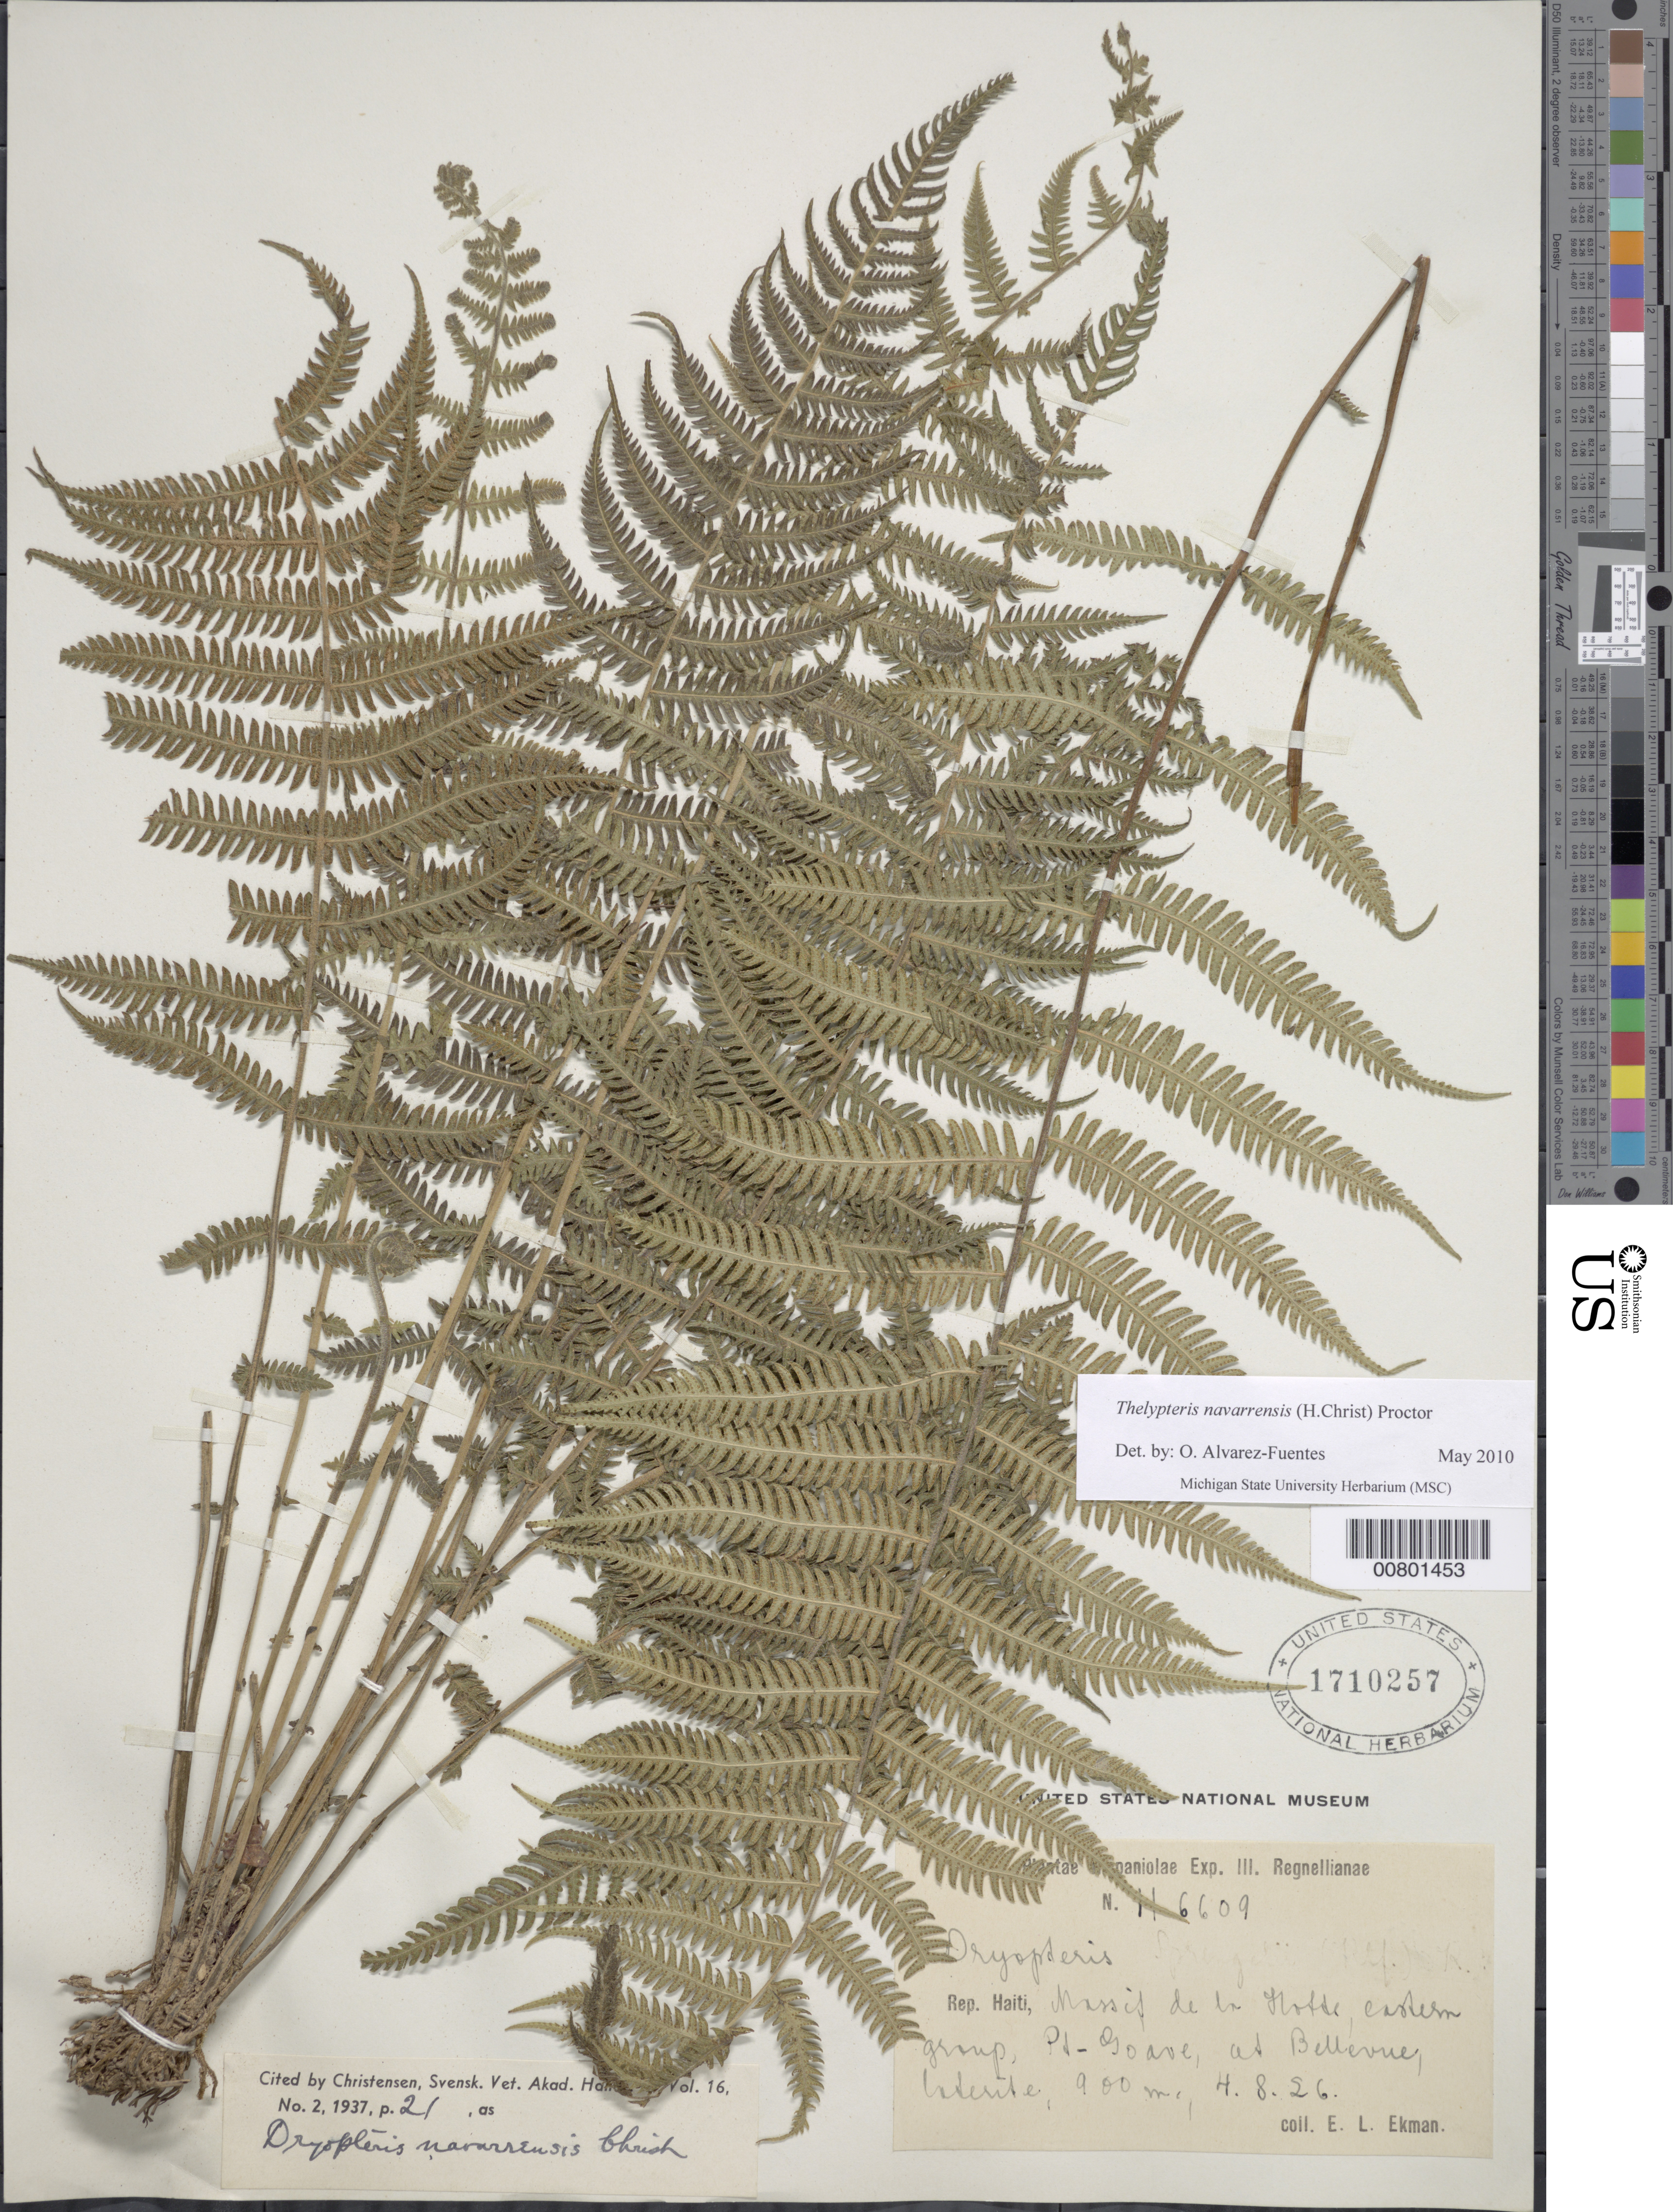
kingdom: Plantae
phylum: Tracheophyta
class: Polypodiopsida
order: Polypodiales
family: Thelypteridaceae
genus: Amauropelta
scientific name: Amauropelta navarrensis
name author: (C. Chr.) Pic. Serm.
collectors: E. L. Ekman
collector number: H 6609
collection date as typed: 04 Aug 1926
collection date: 1926-08-04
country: Haiti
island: Hispaniola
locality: Massif de la Hotte, eastern group, Pt. Goave at Bellevue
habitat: Laterite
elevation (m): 900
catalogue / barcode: US 1710257